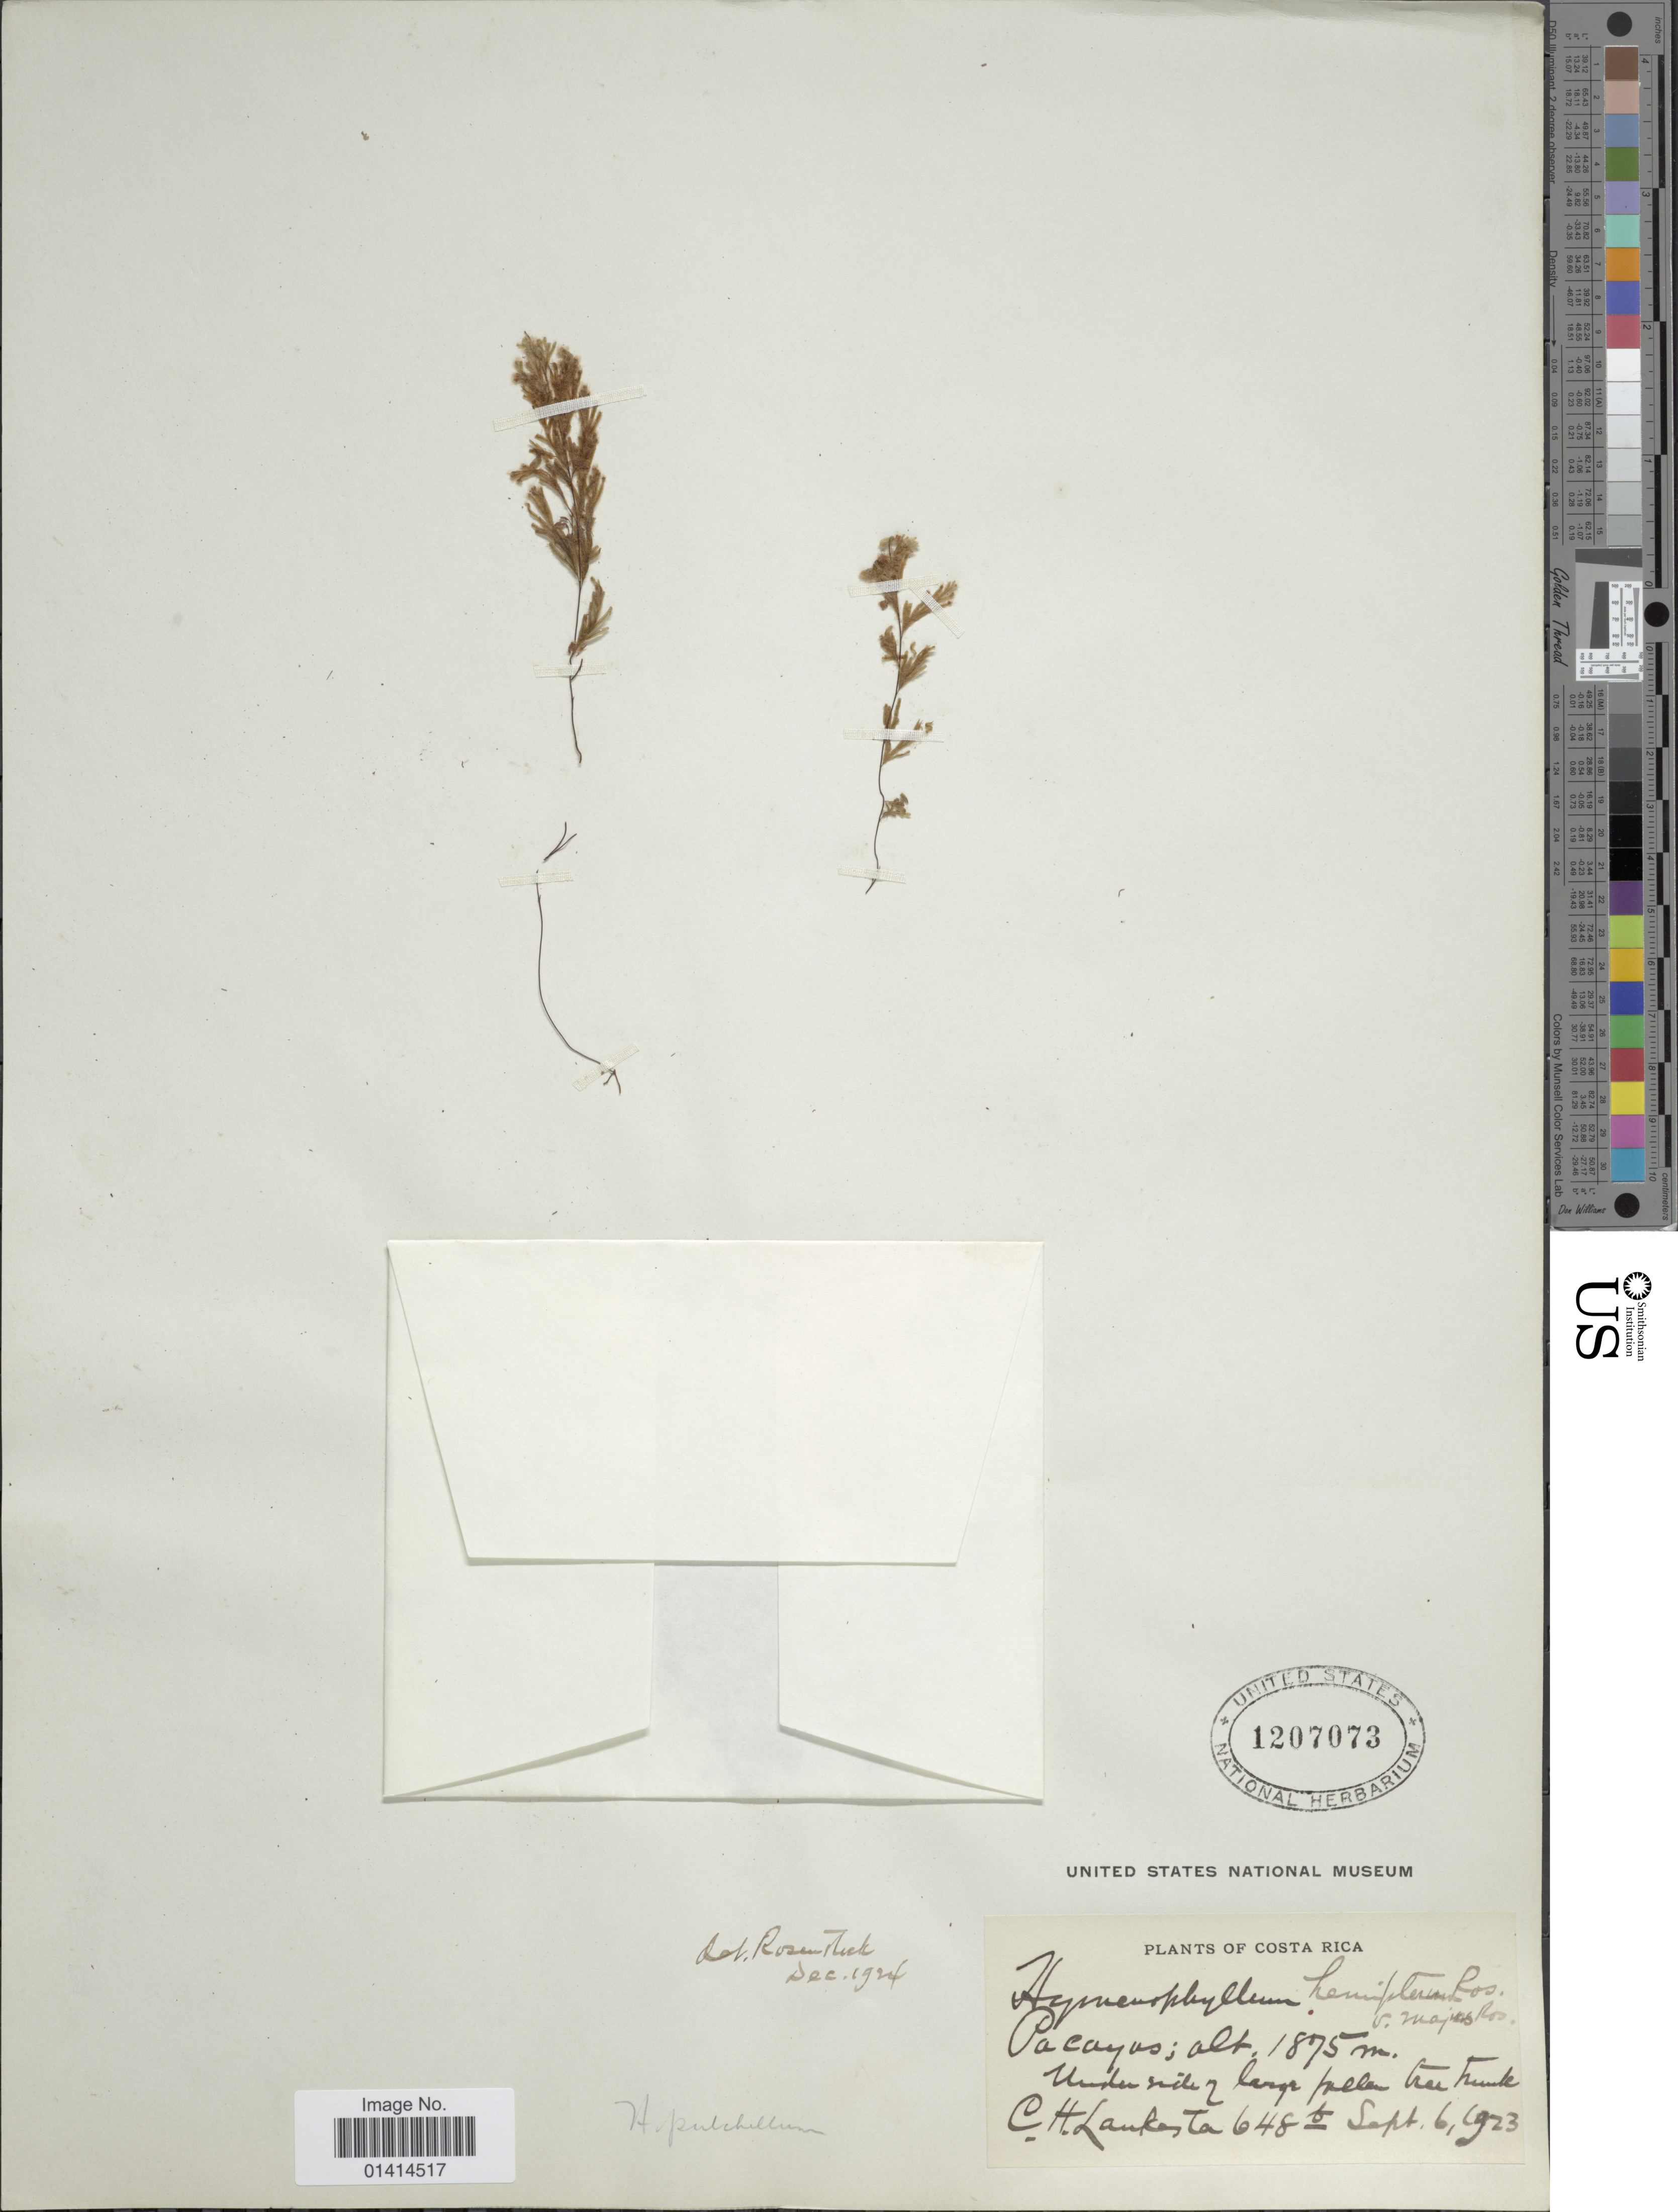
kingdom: Plantae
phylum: Tracheophyta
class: Polypodiopsida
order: Hymenophyllales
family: Hymenophyllaceae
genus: Hymenophyllum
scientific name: Hymenophyllum pulchellum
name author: Schltdl. & Cham.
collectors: C. H. Lankester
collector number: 648b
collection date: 1923-09-06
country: Costa Rica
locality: Pacayas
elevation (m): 1875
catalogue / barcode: US 1207073